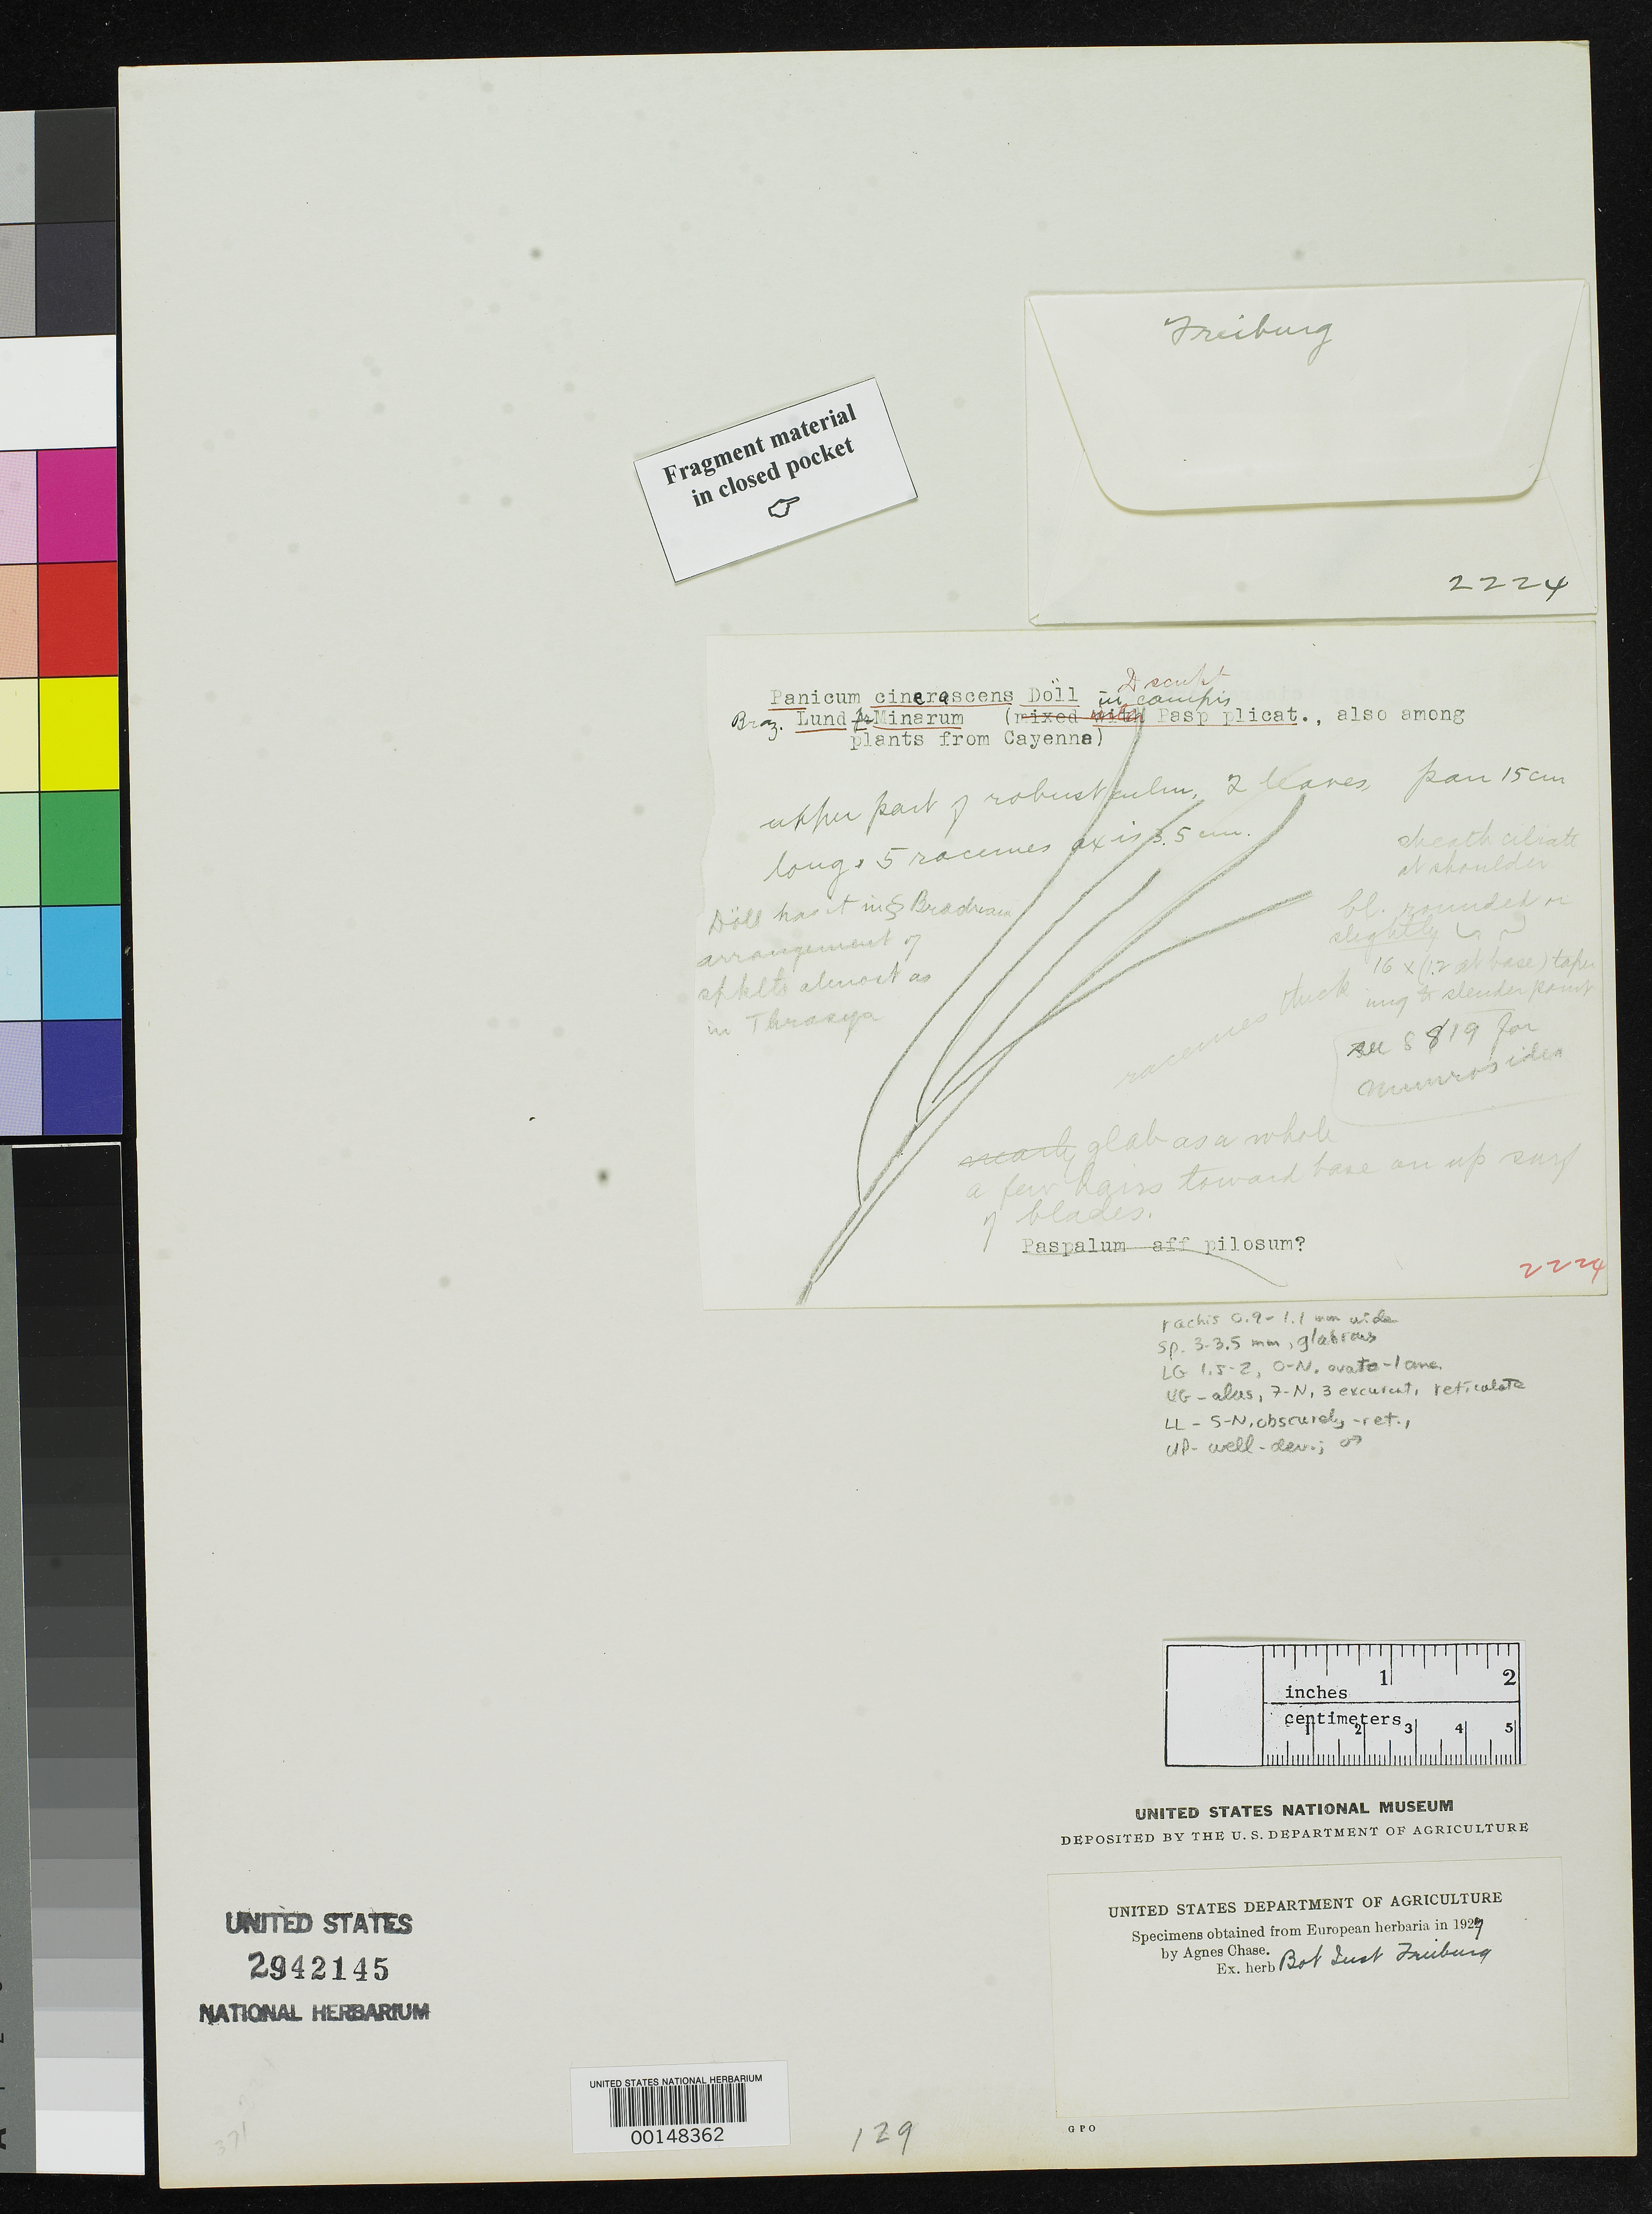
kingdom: Plantae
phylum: Tracheophyta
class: Liliopsida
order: Poales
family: Poaceae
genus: Panicum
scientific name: Panicum cinerascens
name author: Döll in Mart.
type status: Type Fragment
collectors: P. Lund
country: Brazil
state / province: Minas Gerais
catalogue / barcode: US 2942145